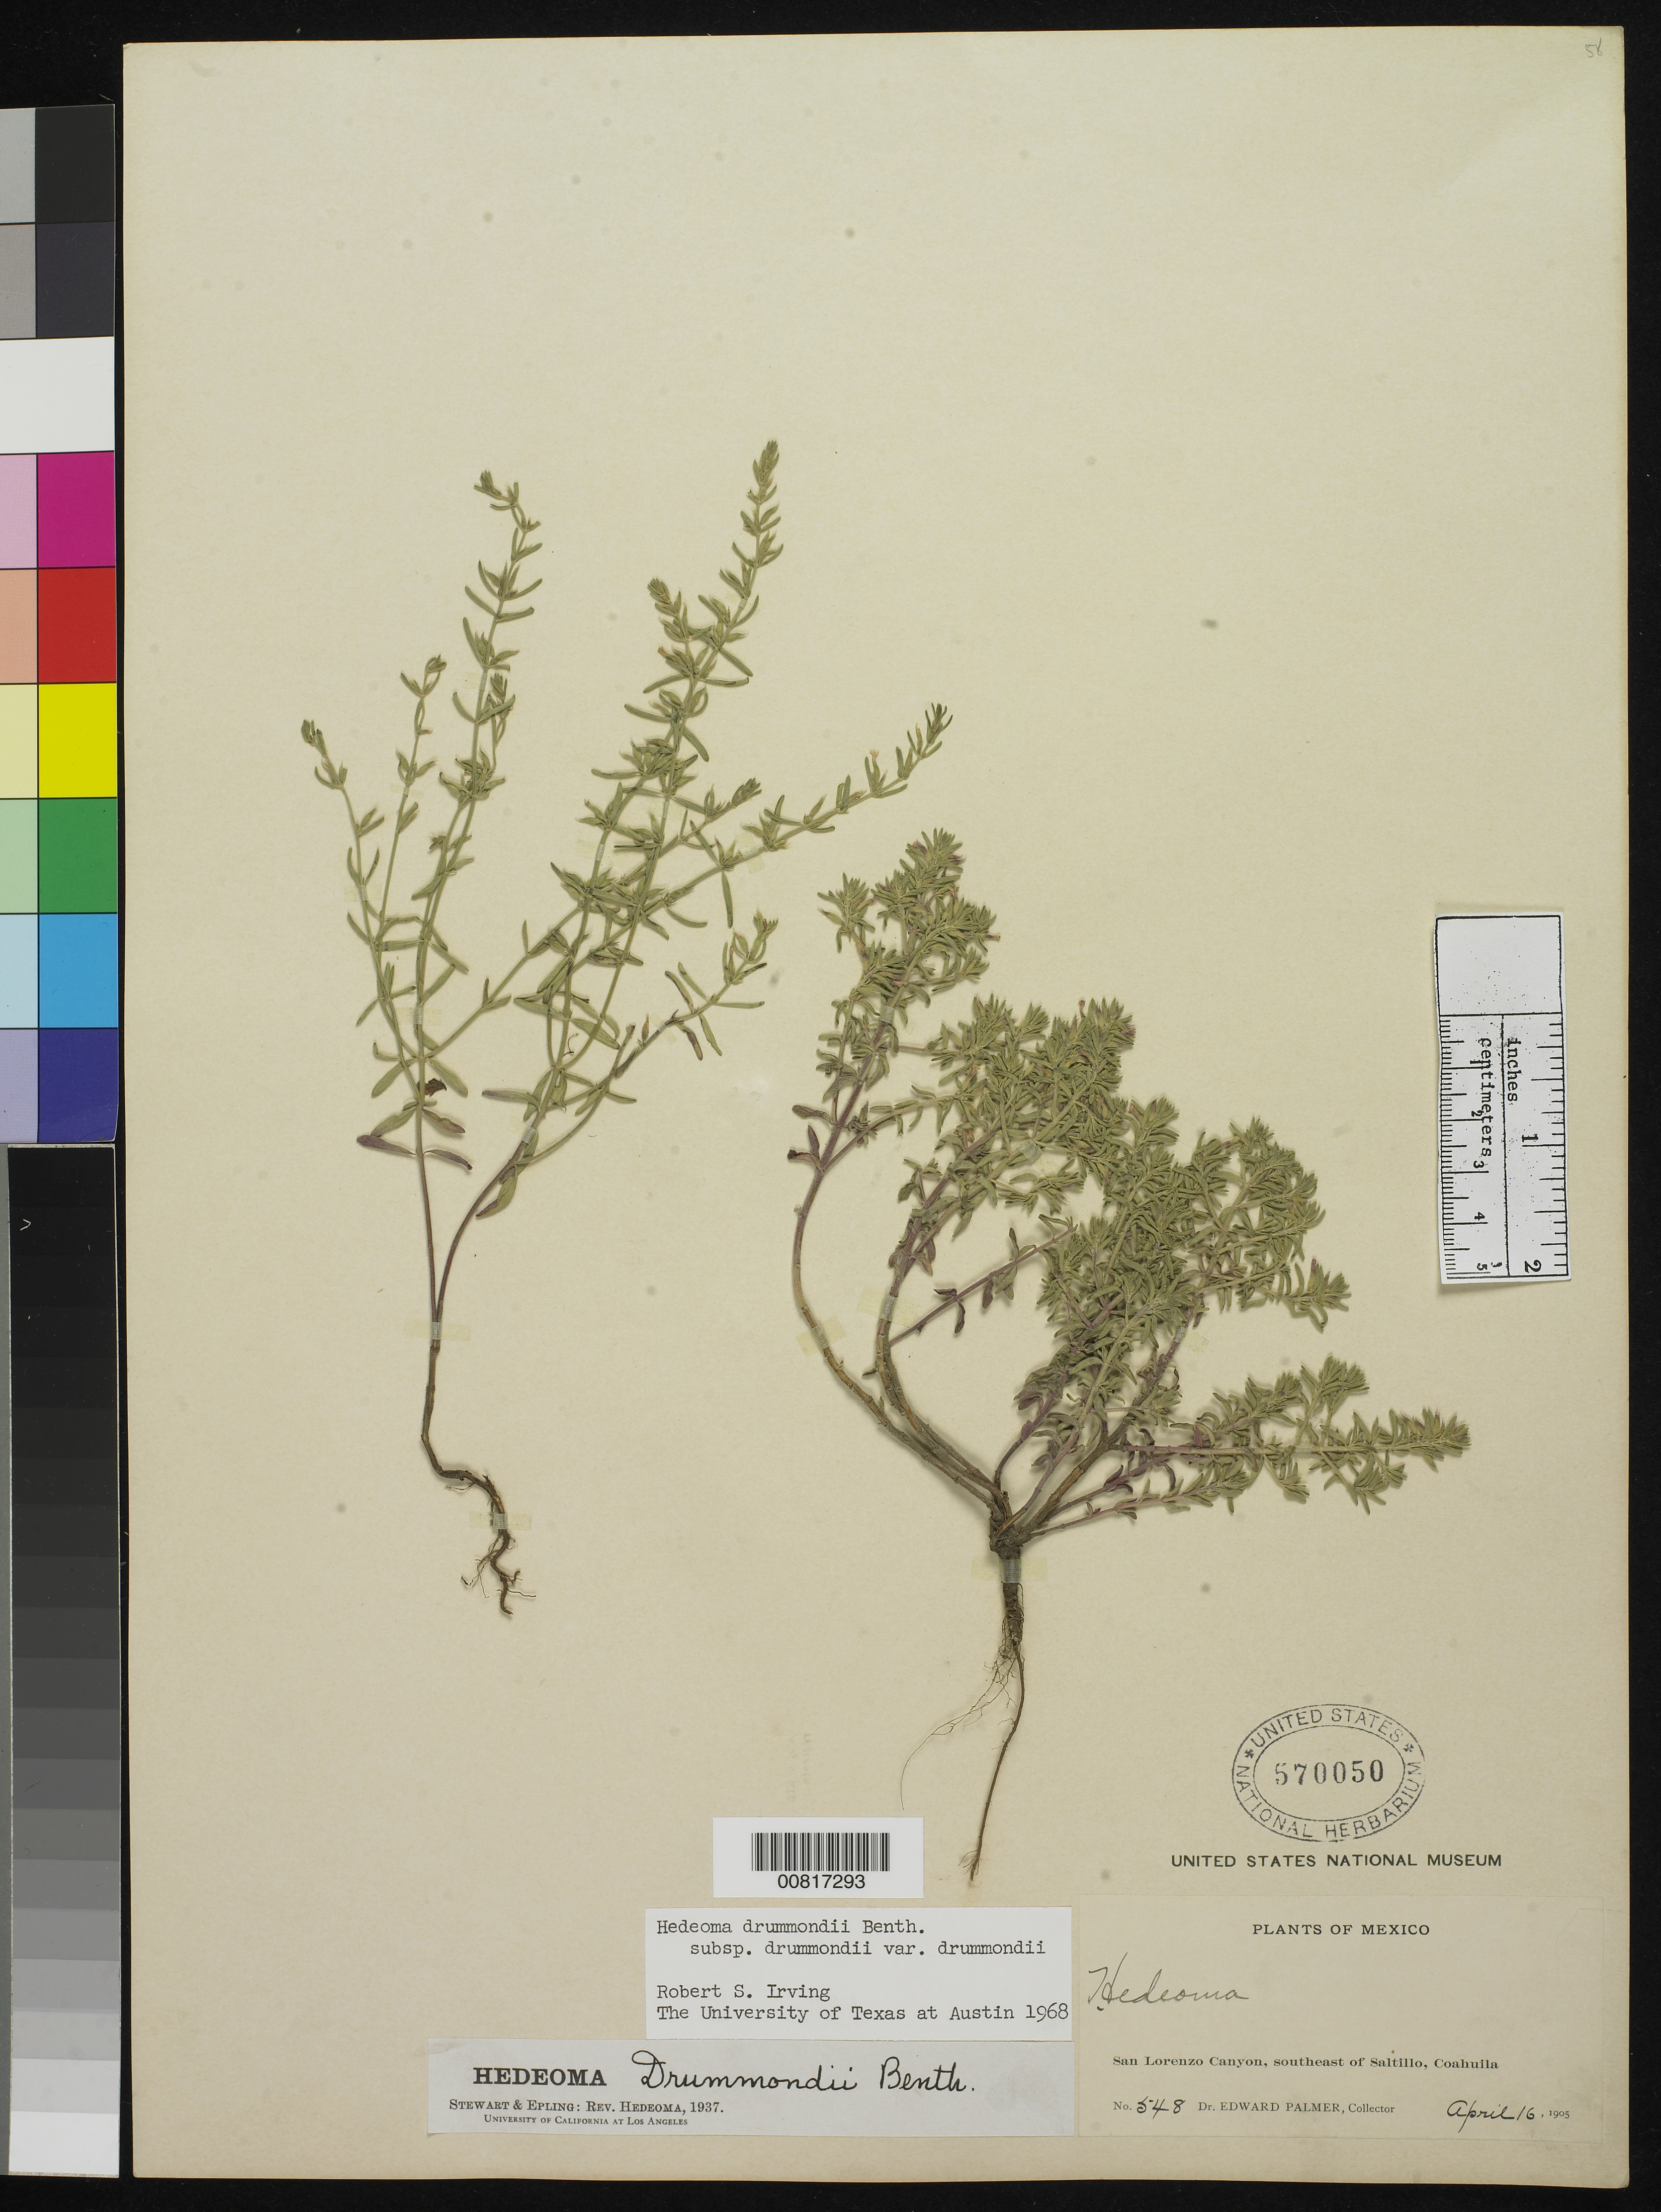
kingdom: Plantae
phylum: Tracheophyta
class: Magnoliopsida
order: Lamiales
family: Lamiaceae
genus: Hedeoma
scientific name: Hedeoma drummondii subsp. drummondii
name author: Benth.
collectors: E. Palmer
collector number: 548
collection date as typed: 16 Apr 1905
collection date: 1905-04-16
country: Mexico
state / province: Coahuila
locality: San Lorenzo Canyon, southeast of Saltillo, Coahuila.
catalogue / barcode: US 570050